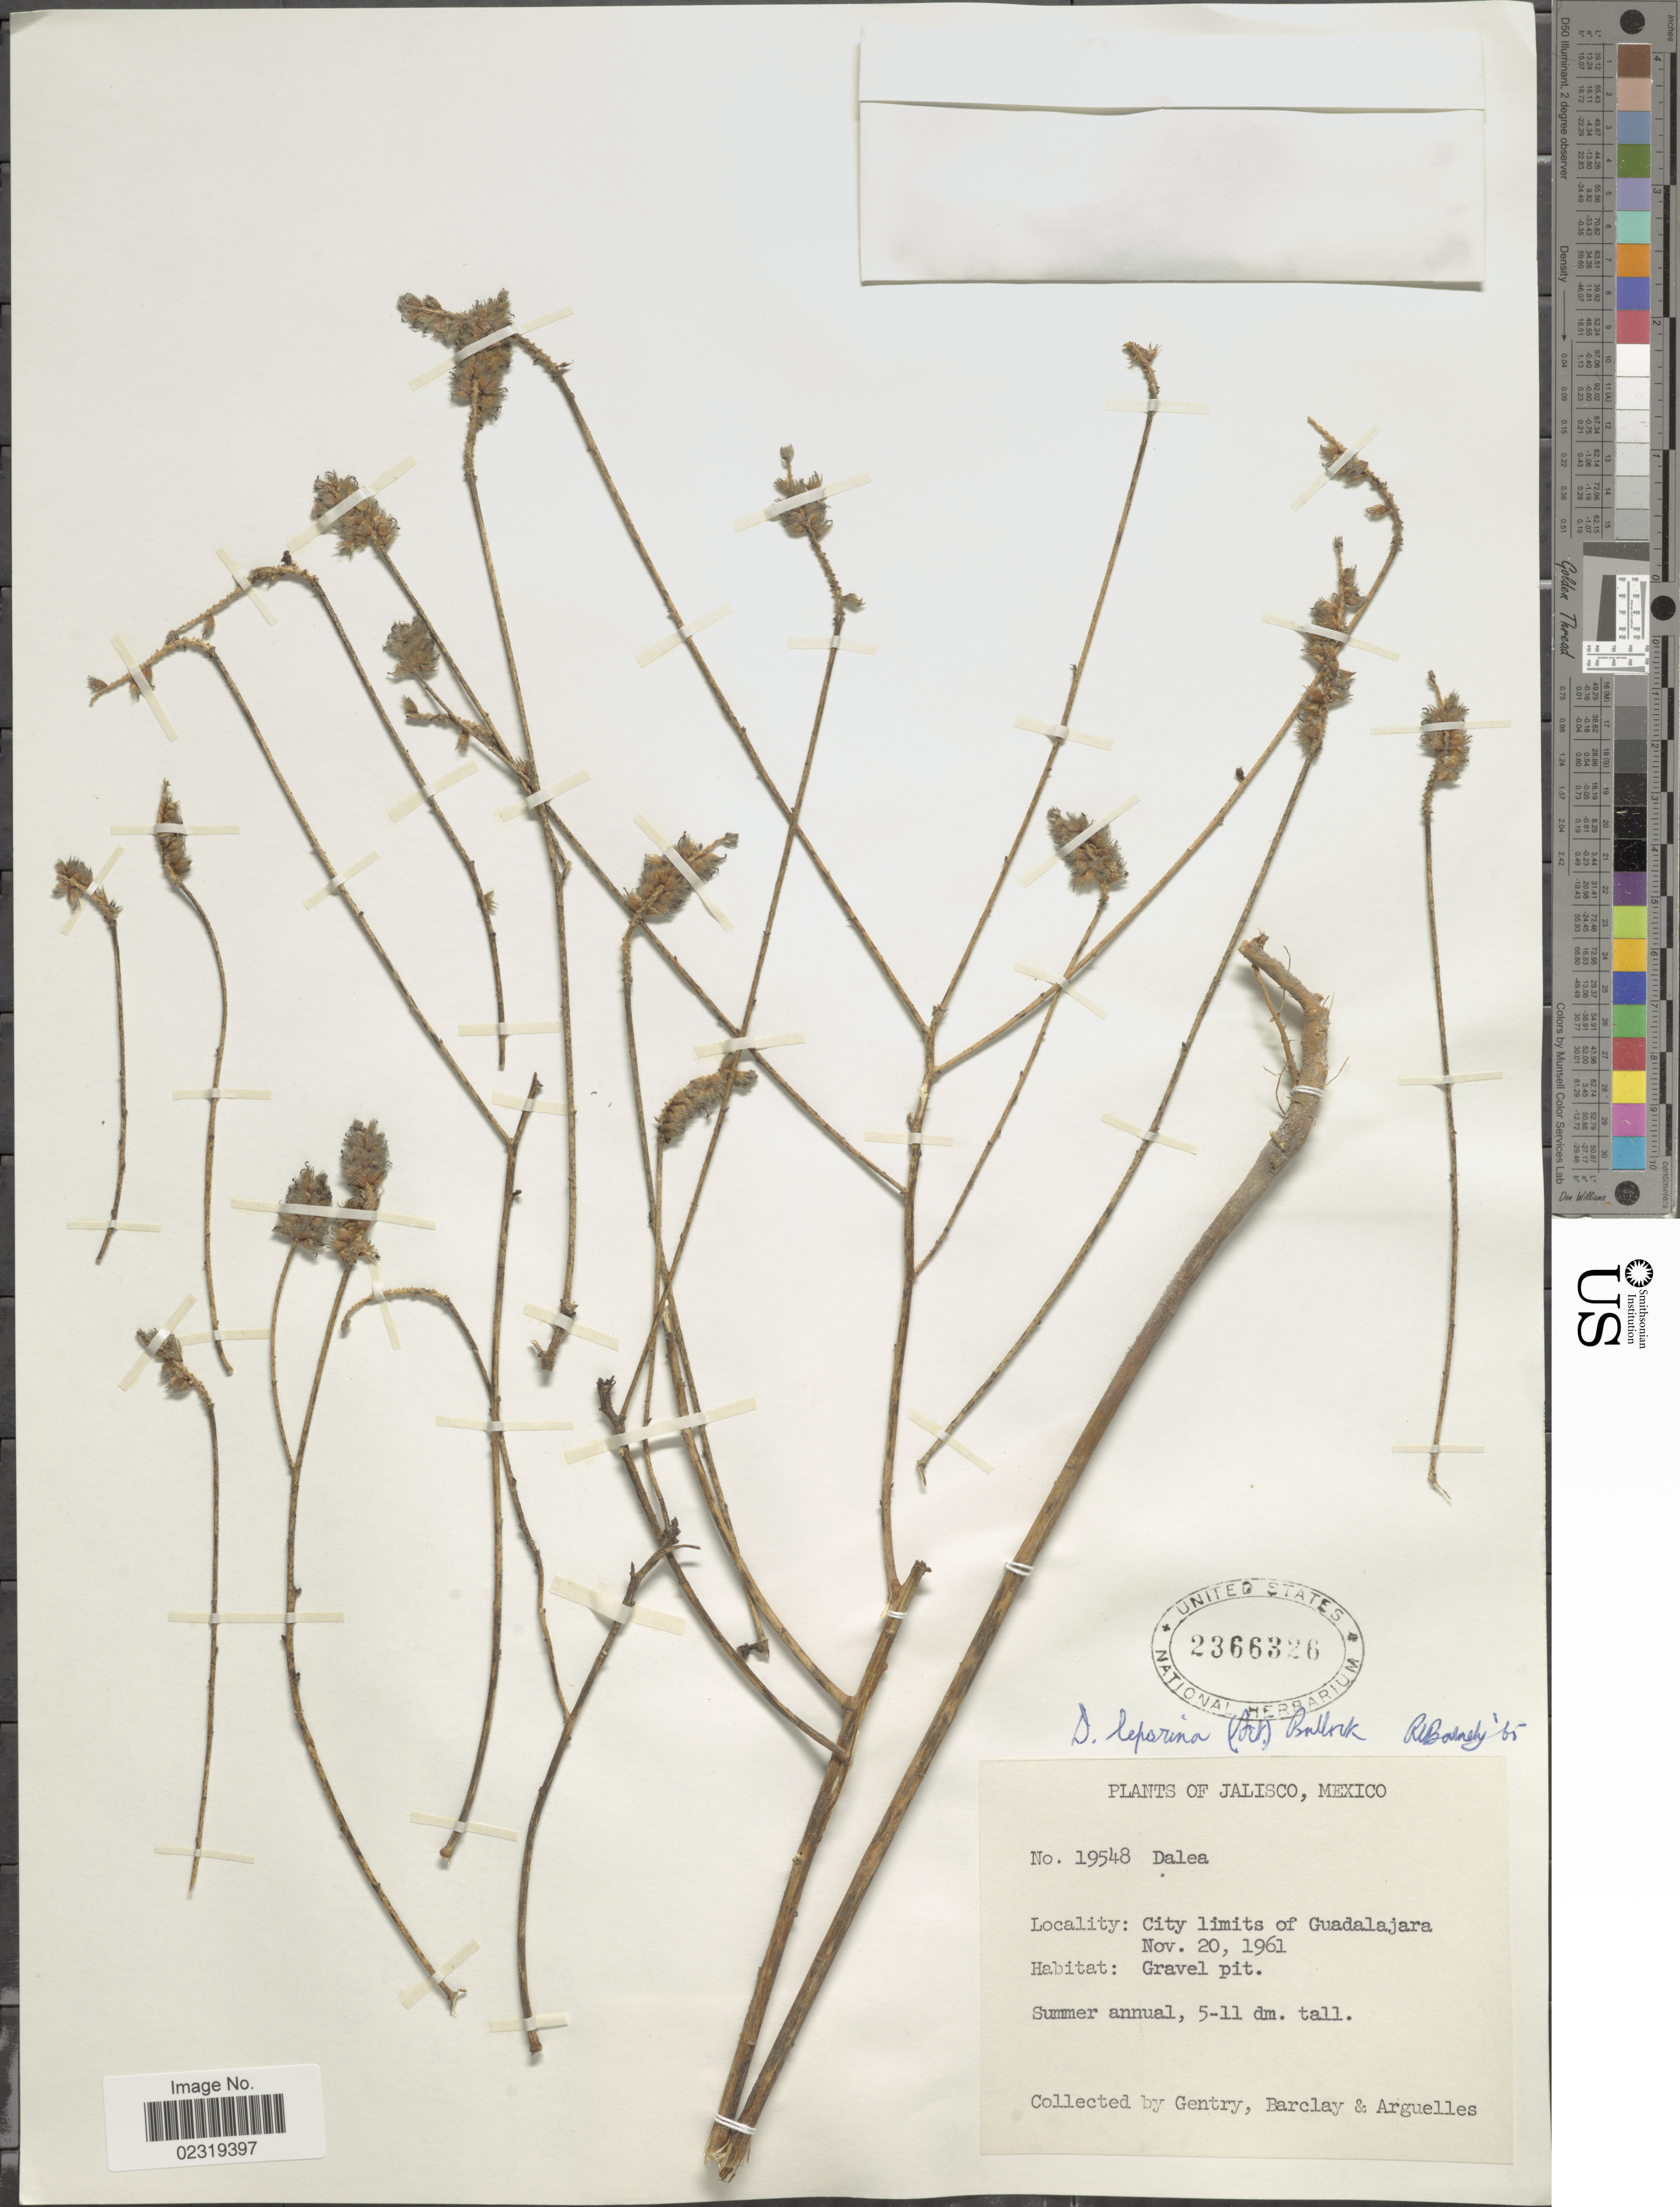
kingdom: Plantae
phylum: Tracheophyta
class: Magnoliopsida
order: Fabales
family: Fabaceae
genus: Dalea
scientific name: Dalea leporina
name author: (Aiton) Bullock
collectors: Gentry, --, -- Barclay & Arguelles, --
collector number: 19548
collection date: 1961-11-20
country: Mexico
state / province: Jalisco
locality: City limits of Guadalajara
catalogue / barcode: US 2366326